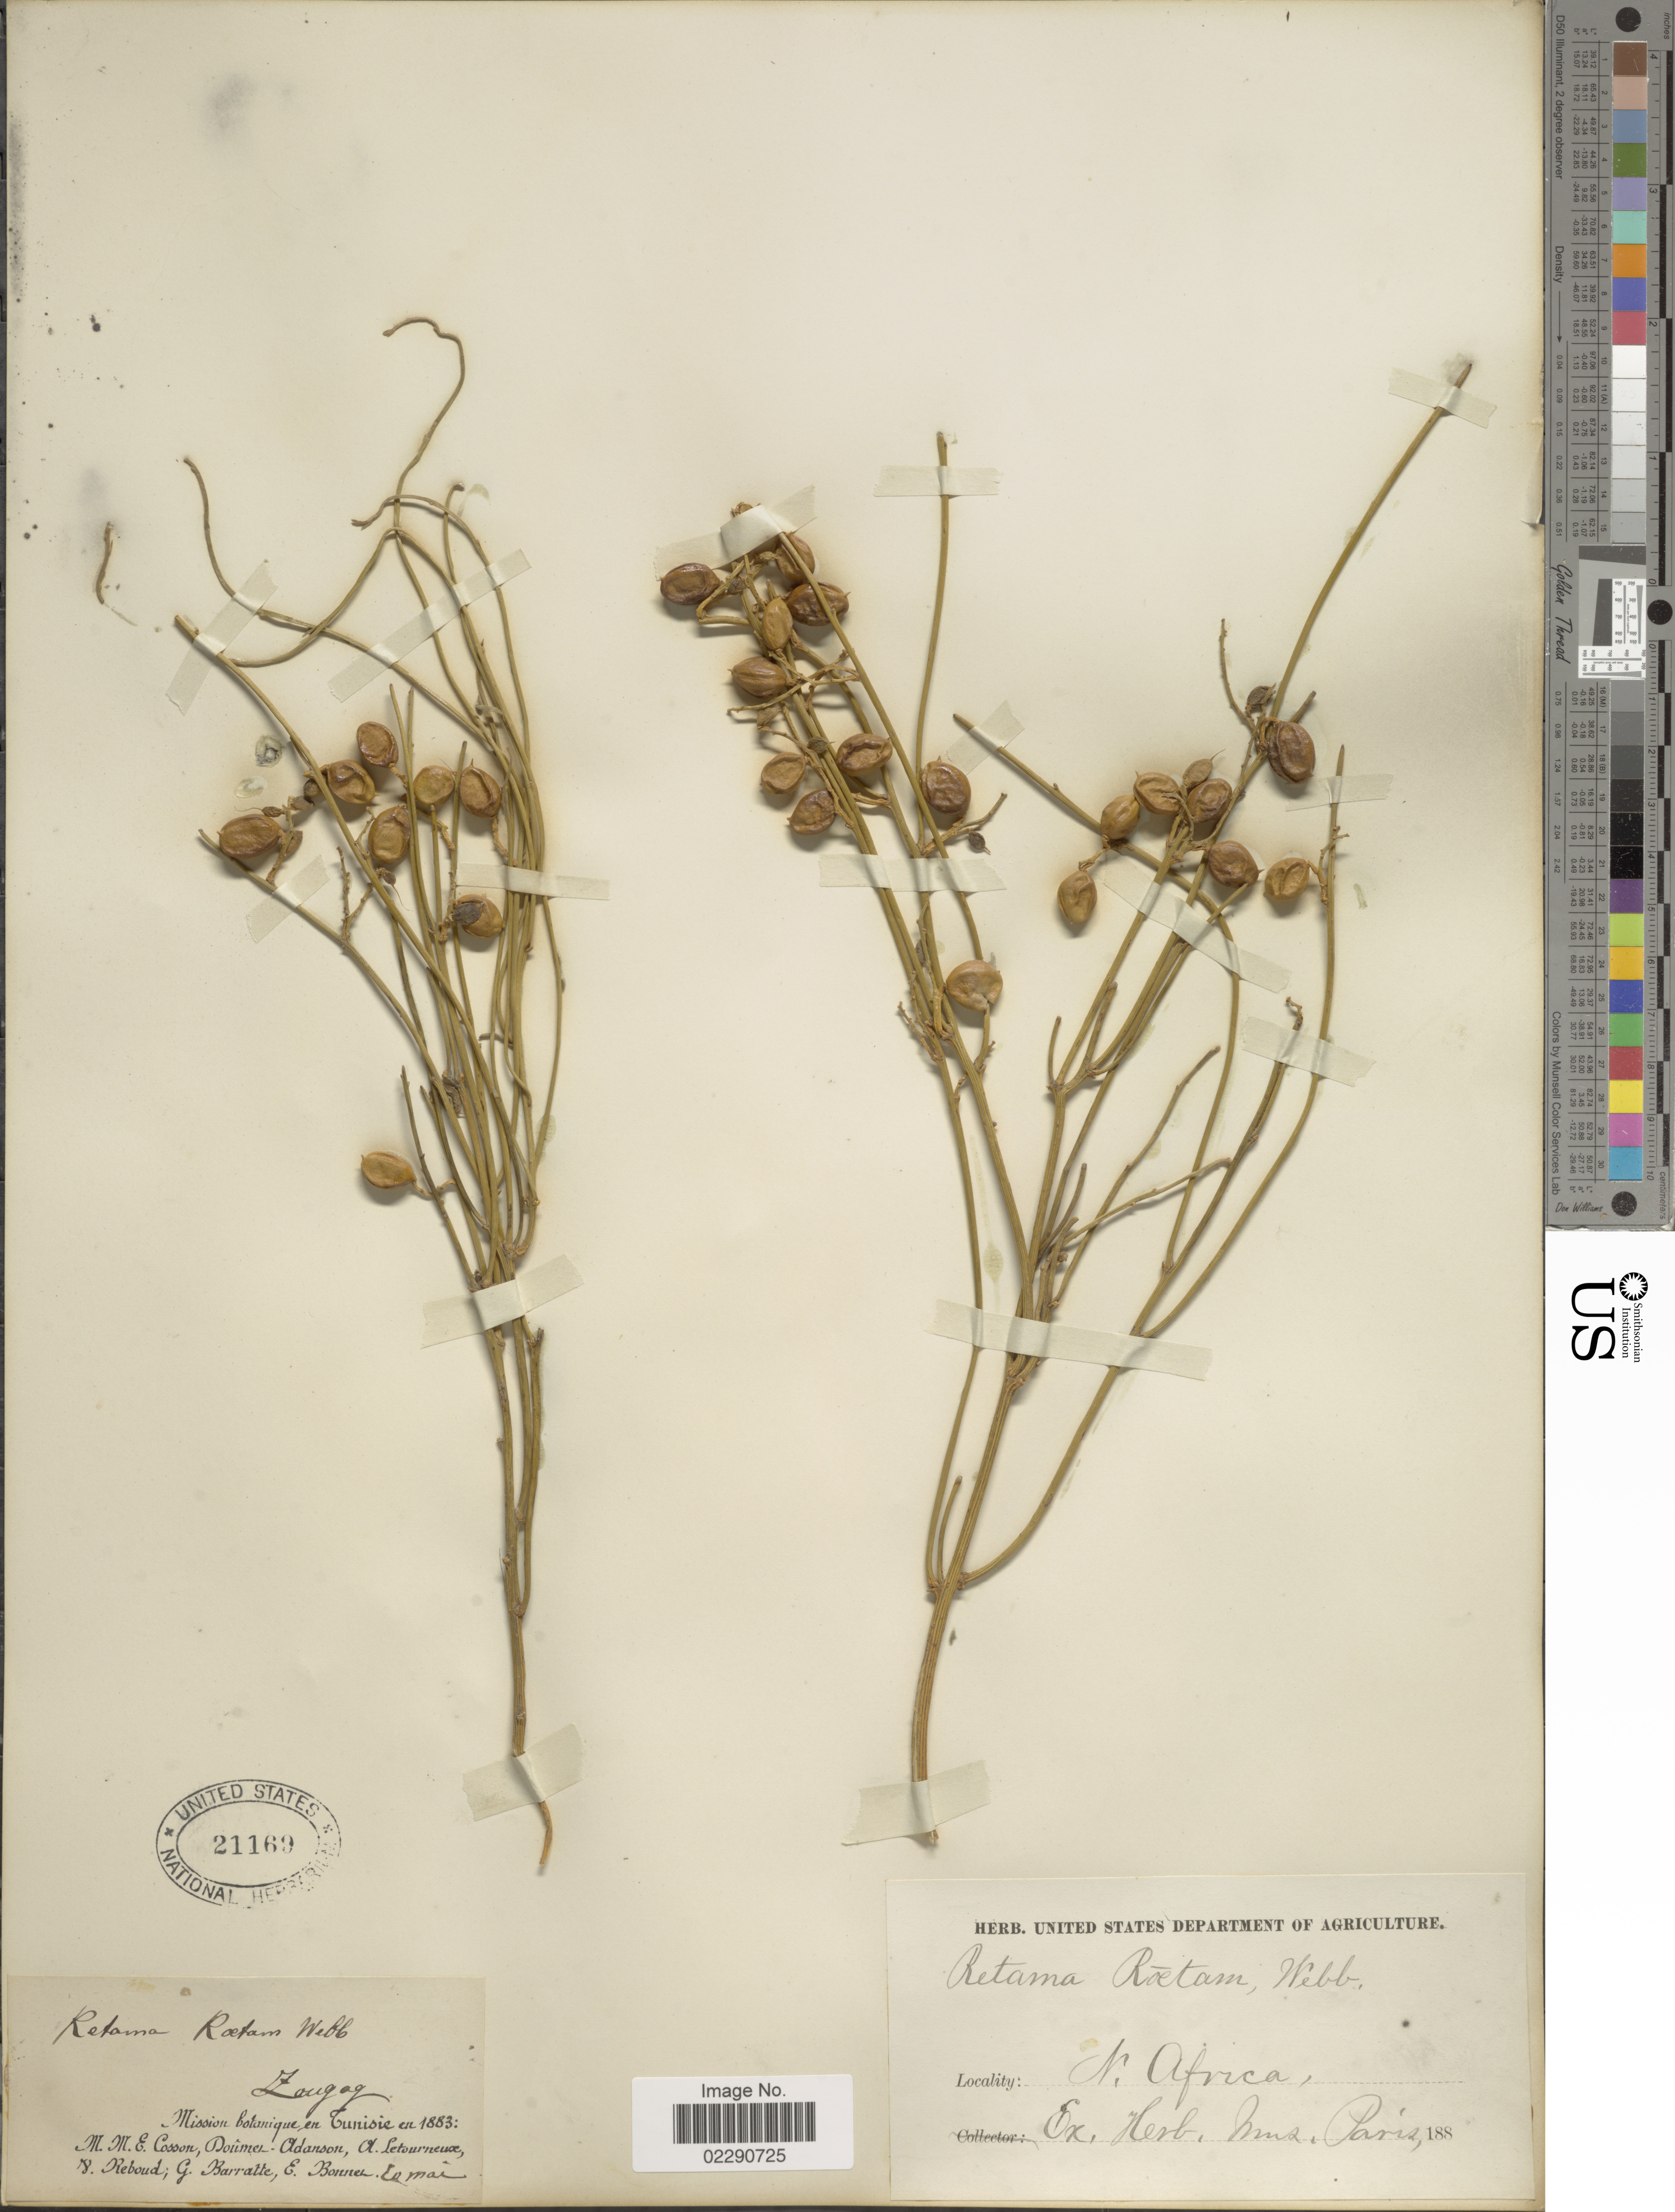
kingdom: Plantae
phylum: Tracheophyta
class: Magnoliopsida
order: Fabales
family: Fabaceae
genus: Retama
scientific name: Retama raetam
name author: (Forssk.) Webb & Berthel.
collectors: M. Cosson, -. Doumel-Adanson, A. Letourneux, V. Reboud & et al.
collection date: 1883-05-20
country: Tunisia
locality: N. Africa, Zaougag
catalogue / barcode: US 21169